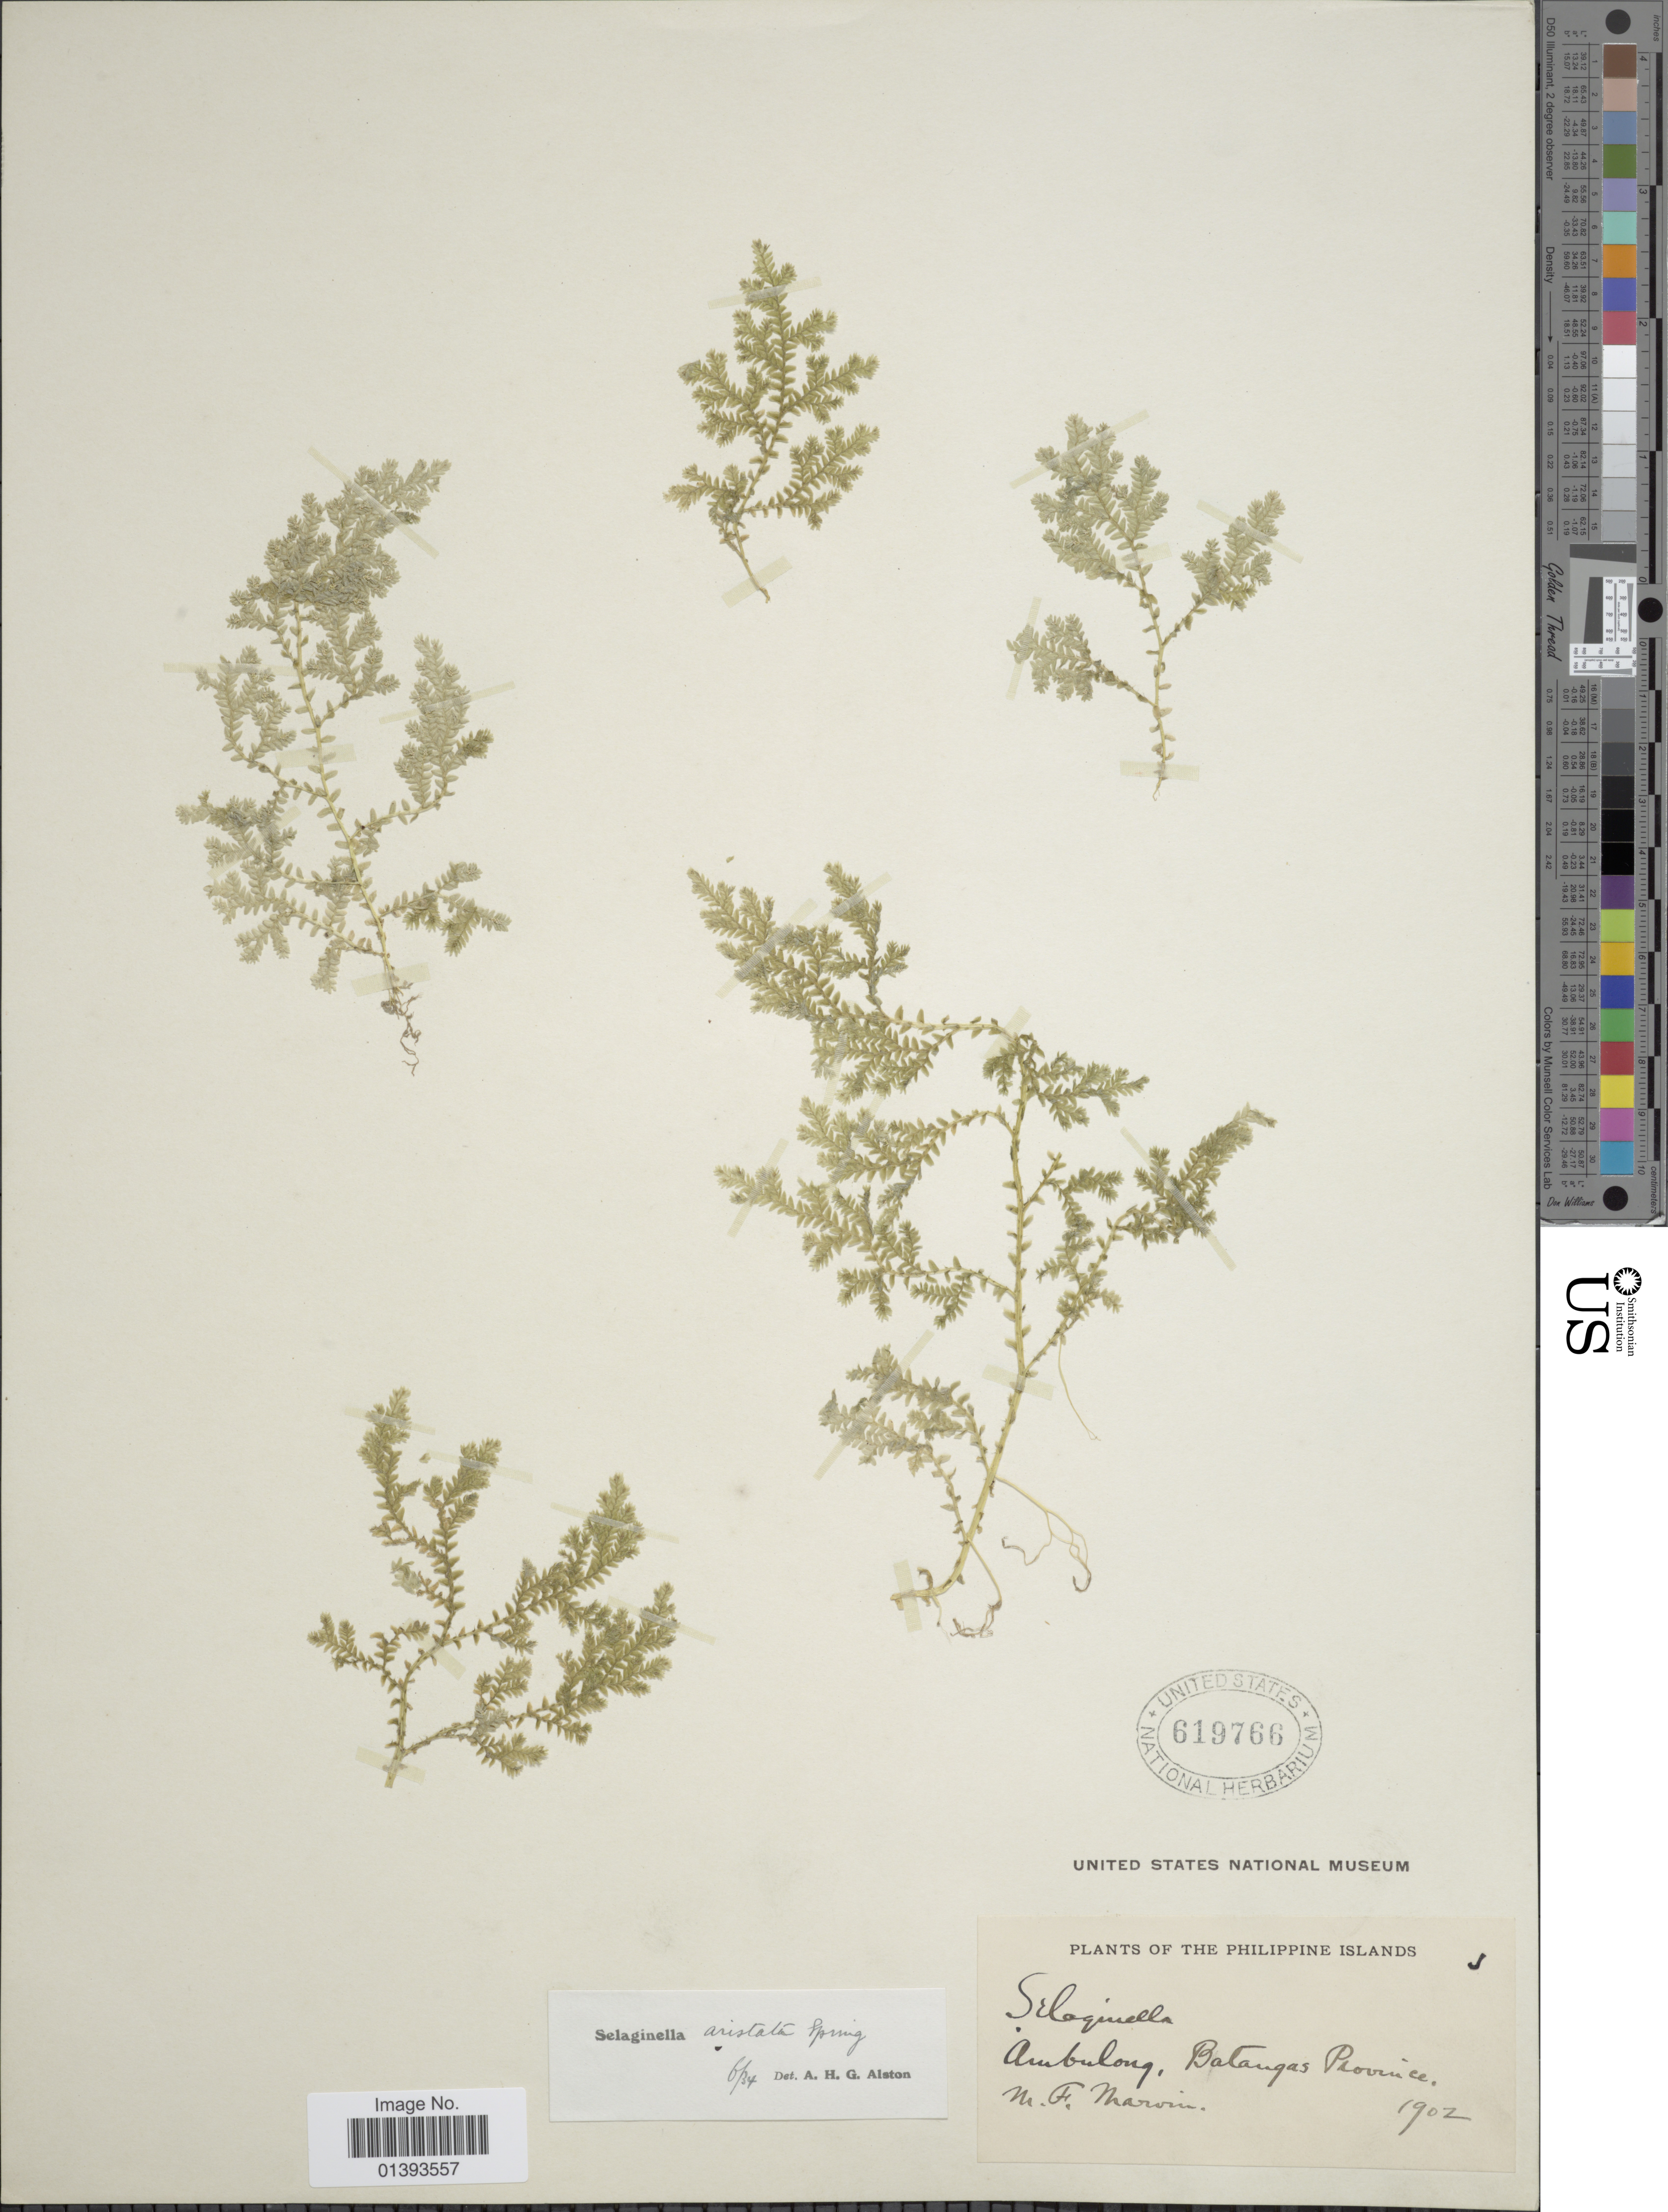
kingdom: Plantae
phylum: Tracheophyta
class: Lycopodiopsida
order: Selaginellales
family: Selaginellaceae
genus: Selaginella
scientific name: Selaginella aristata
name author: Spring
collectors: M. Marvin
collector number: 3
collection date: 1902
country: Philippines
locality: Ambulong, Batangas province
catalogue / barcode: US 619766